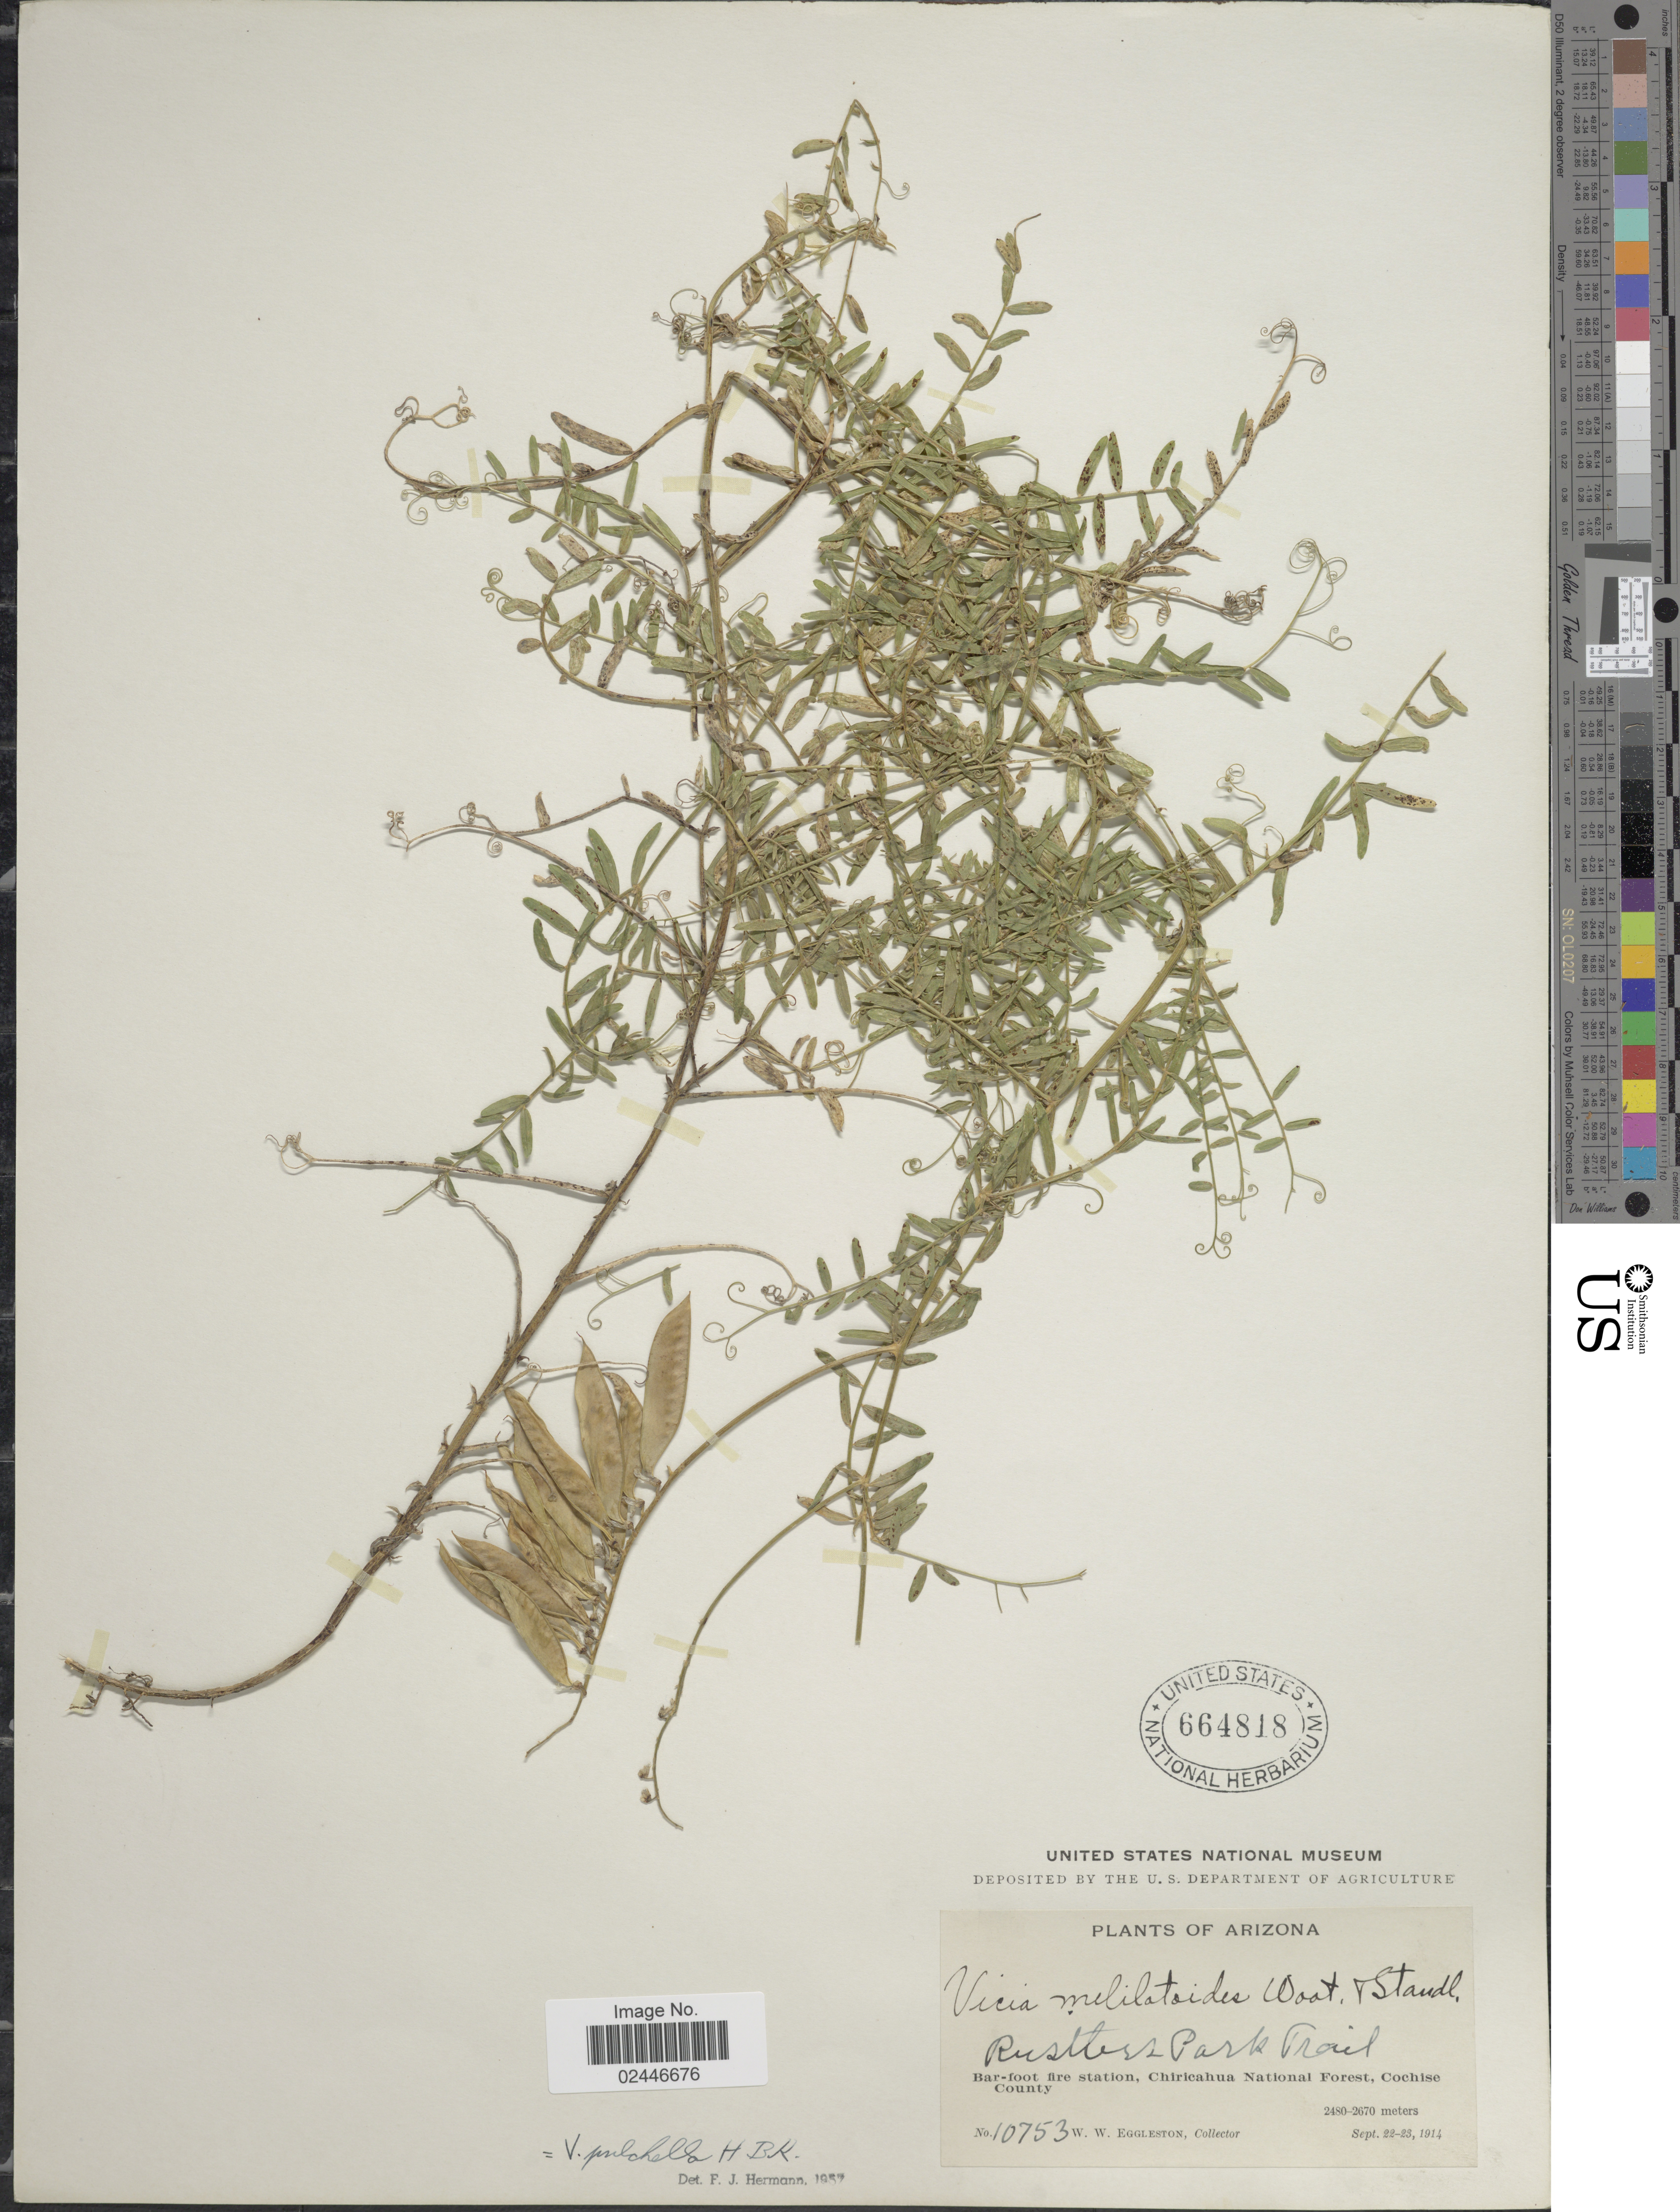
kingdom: Plantae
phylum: Tracheophyta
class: Magnoliopsida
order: Fabales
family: Fabaceae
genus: Vicia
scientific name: Vicia pulchella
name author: Kunth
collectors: W. W. Eggleston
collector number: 10753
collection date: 1914-09-22/1914-09-23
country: United States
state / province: Arizona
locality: Rustlers Park Trail, Bar-foot fire station, Chiricahua National Forest, Cochise County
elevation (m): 2480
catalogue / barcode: US 664818